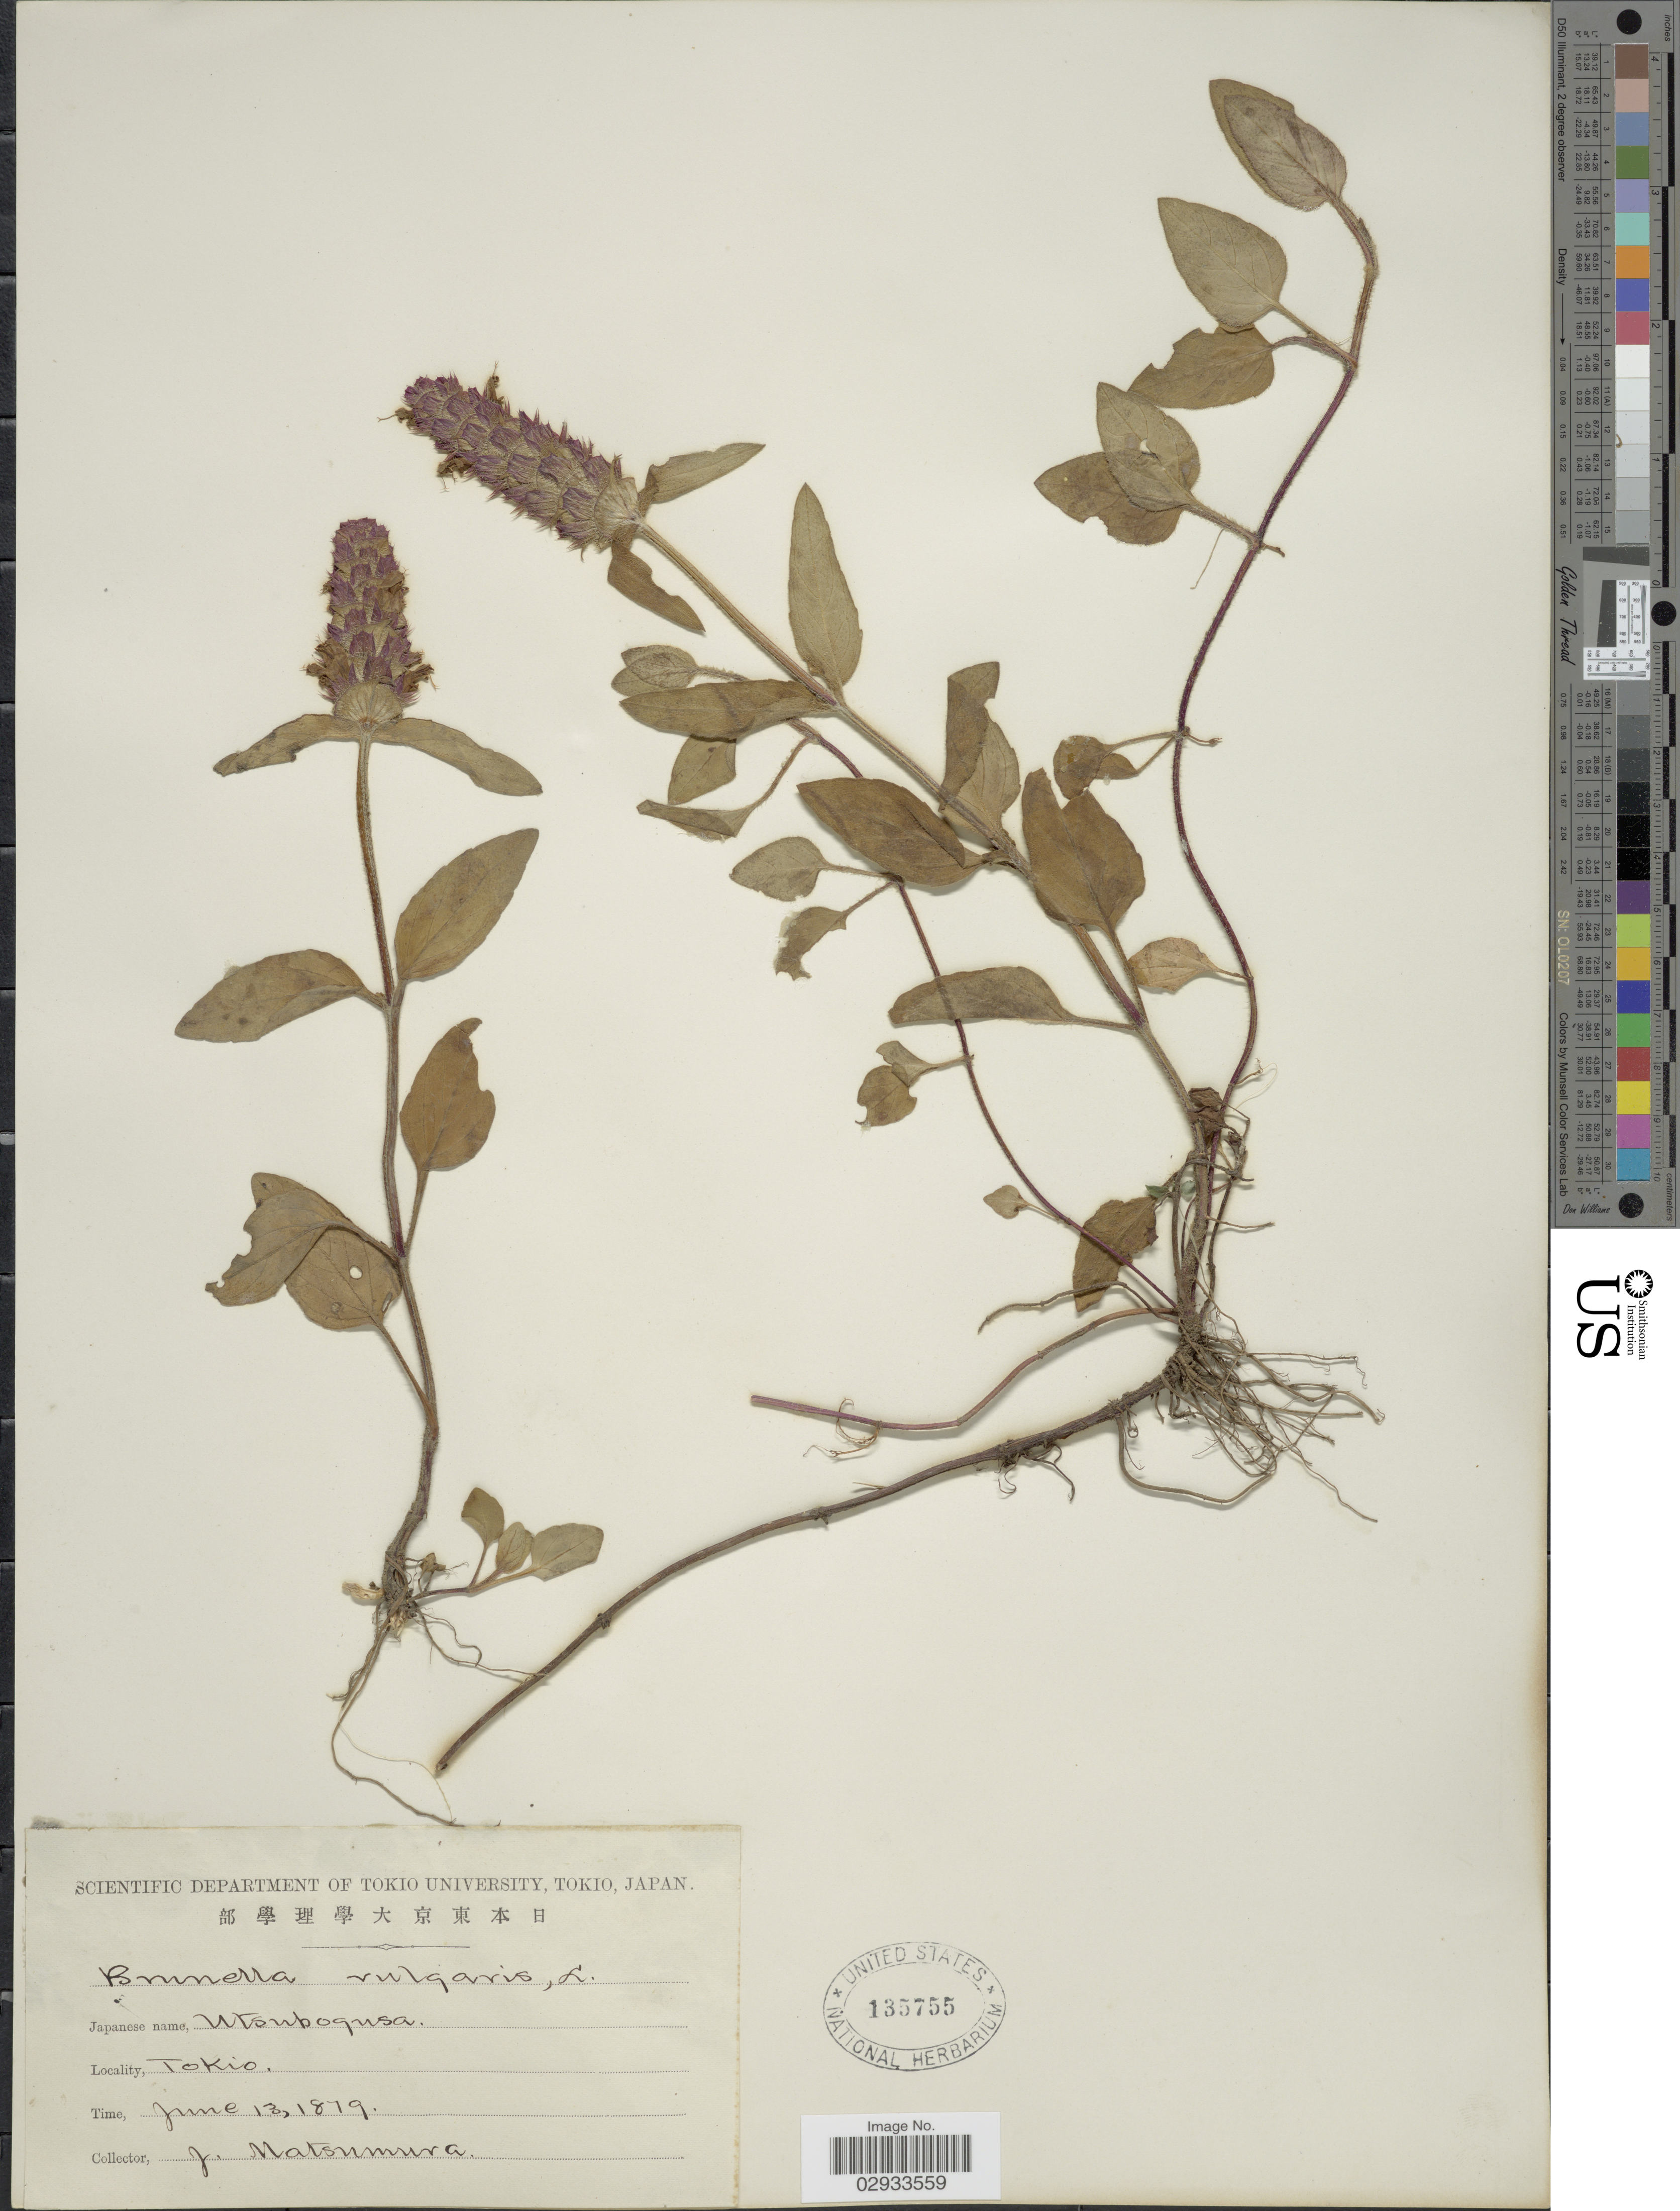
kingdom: Plantae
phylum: Tracheophyta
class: Magnoliopsida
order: Lamiales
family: Lamiaceae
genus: Prunella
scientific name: Prunella vulgaris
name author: L.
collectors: J. Matsumura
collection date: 1879-06-13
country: Japan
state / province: Tokyo, Federal City of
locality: Tokio.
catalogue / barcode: US 135755